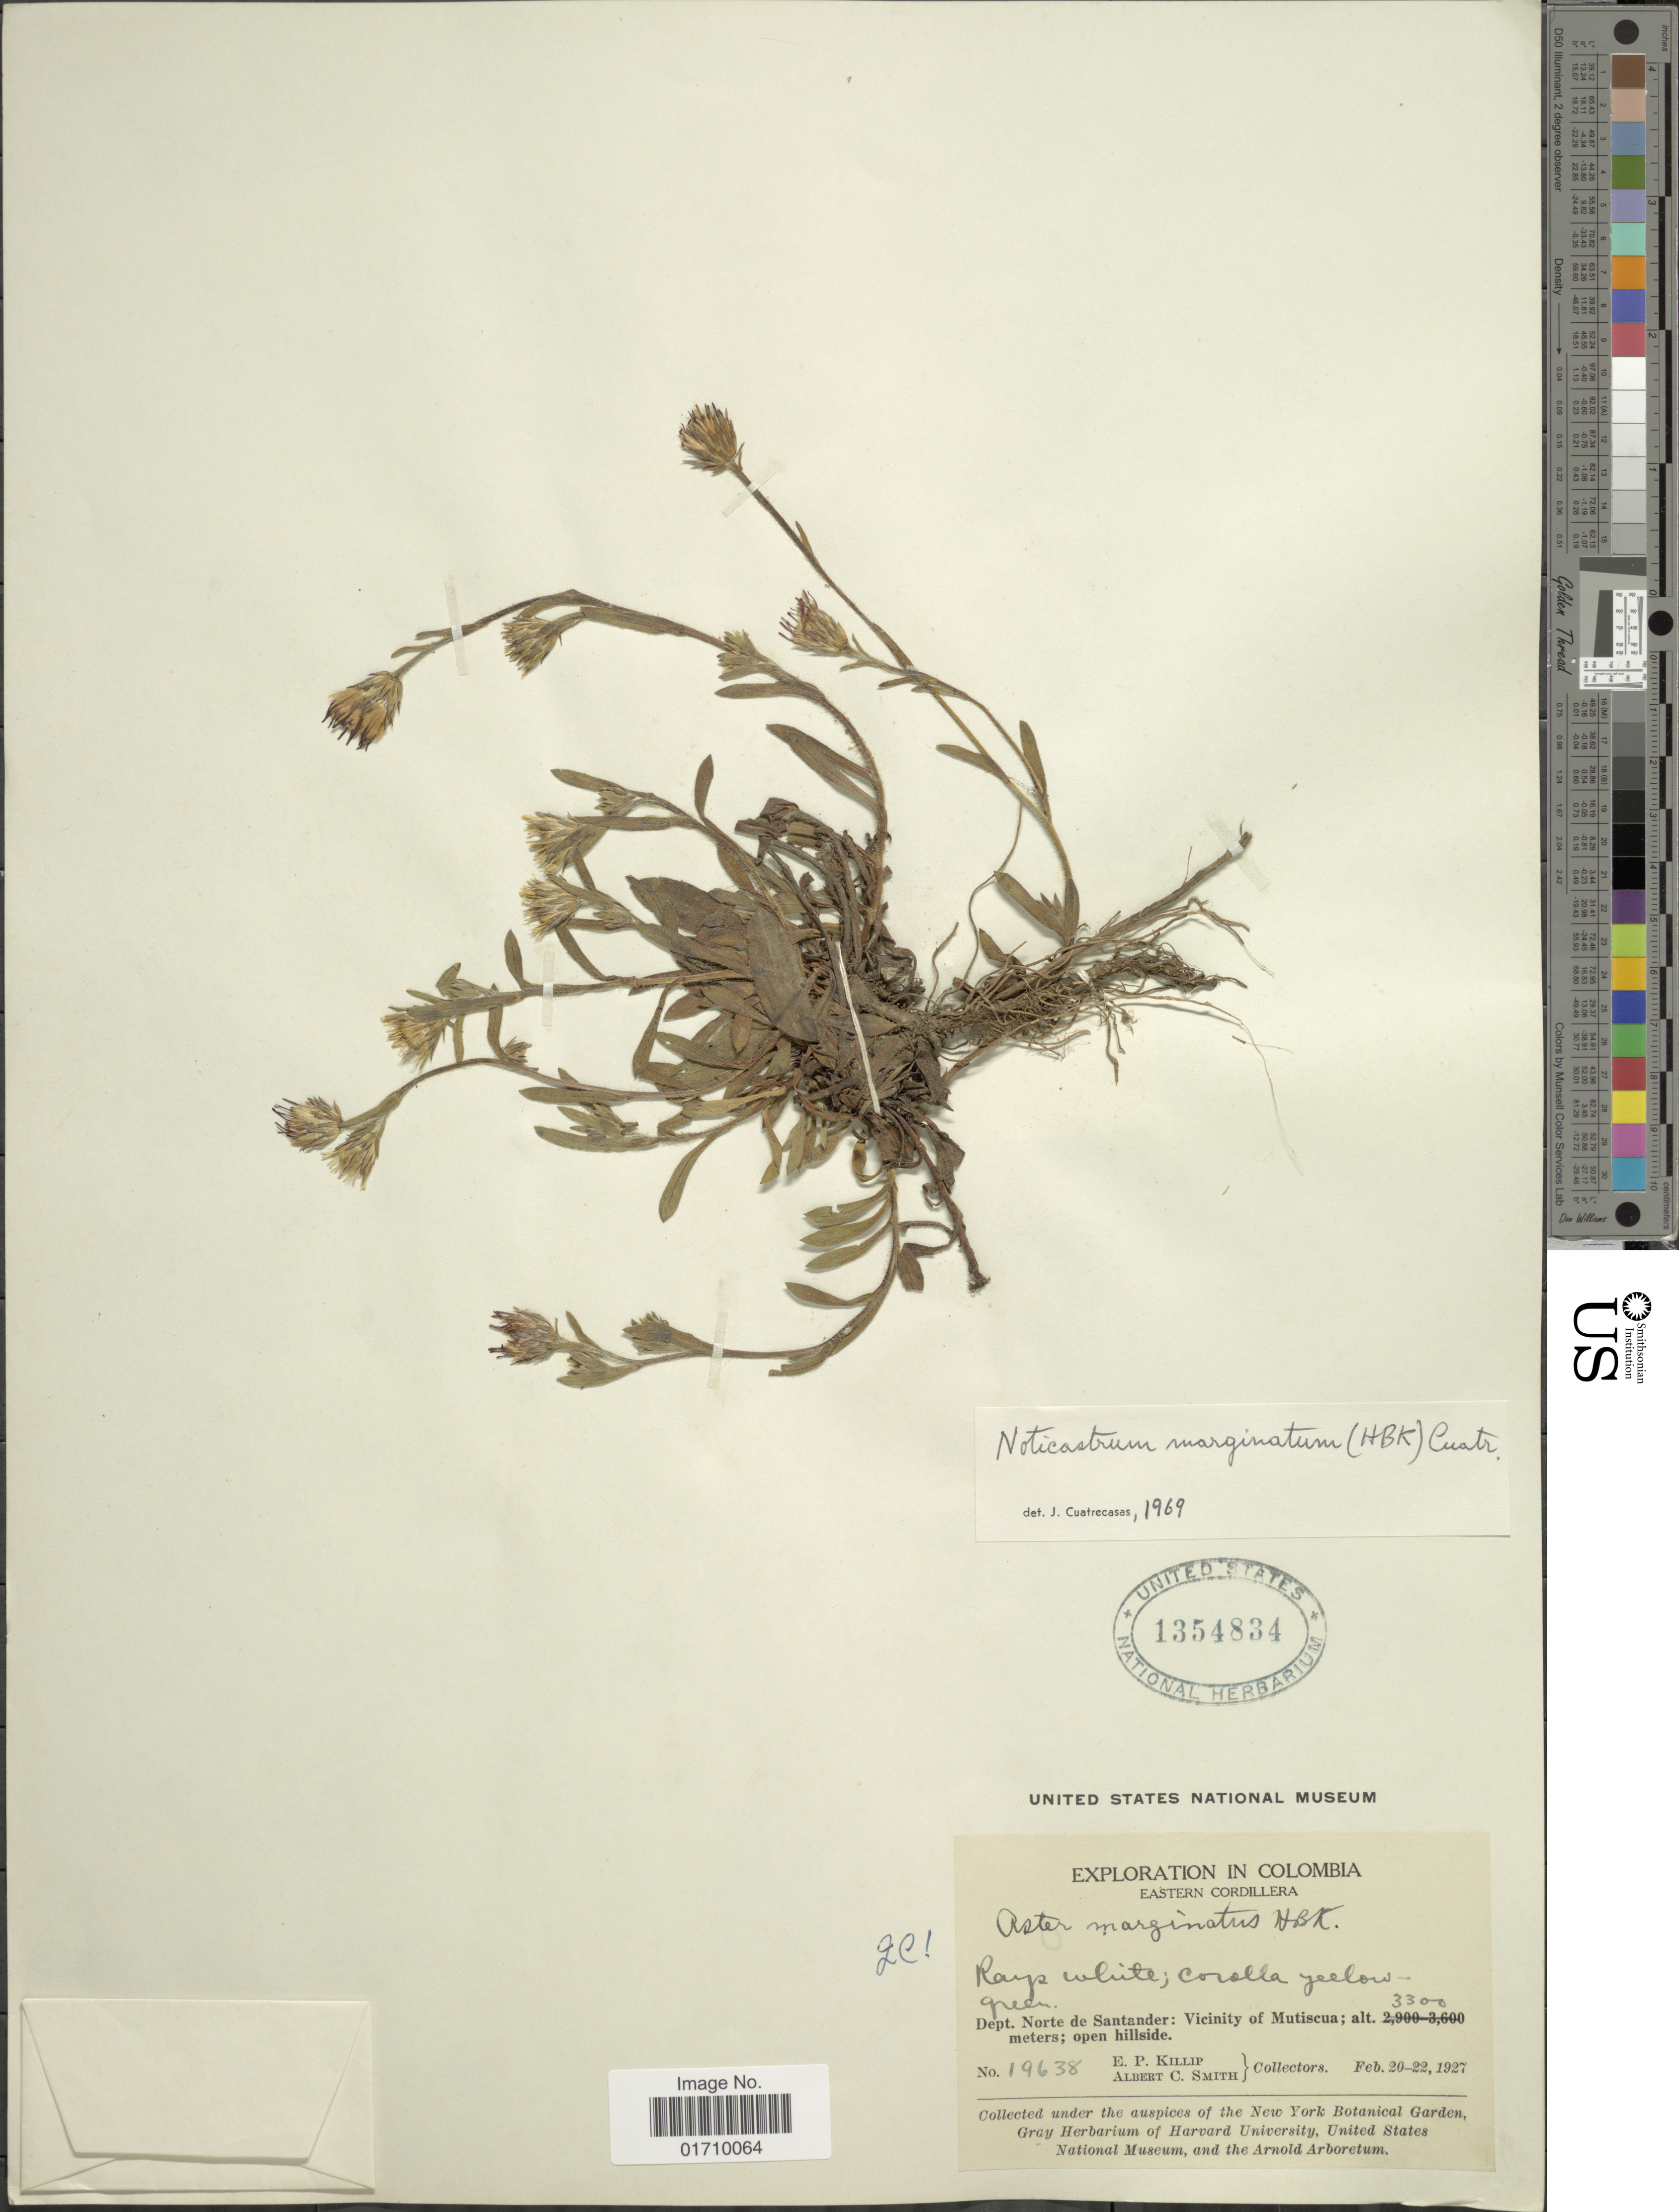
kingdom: Plantae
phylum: Tracheophyta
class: Magnoliopsida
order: Asterales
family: Asteraceae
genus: Noticastrum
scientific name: Noticastrum marginatum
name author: (Kunth) Cuatrec.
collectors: E. P. Killip & A. C. Smith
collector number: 19638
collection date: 1927-02-20/1927-02-22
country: Colombia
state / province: Norte de Santander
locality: Eastern Cordillera, Vicinity of Mutiscua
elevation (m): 3300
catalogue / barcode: US 1354834